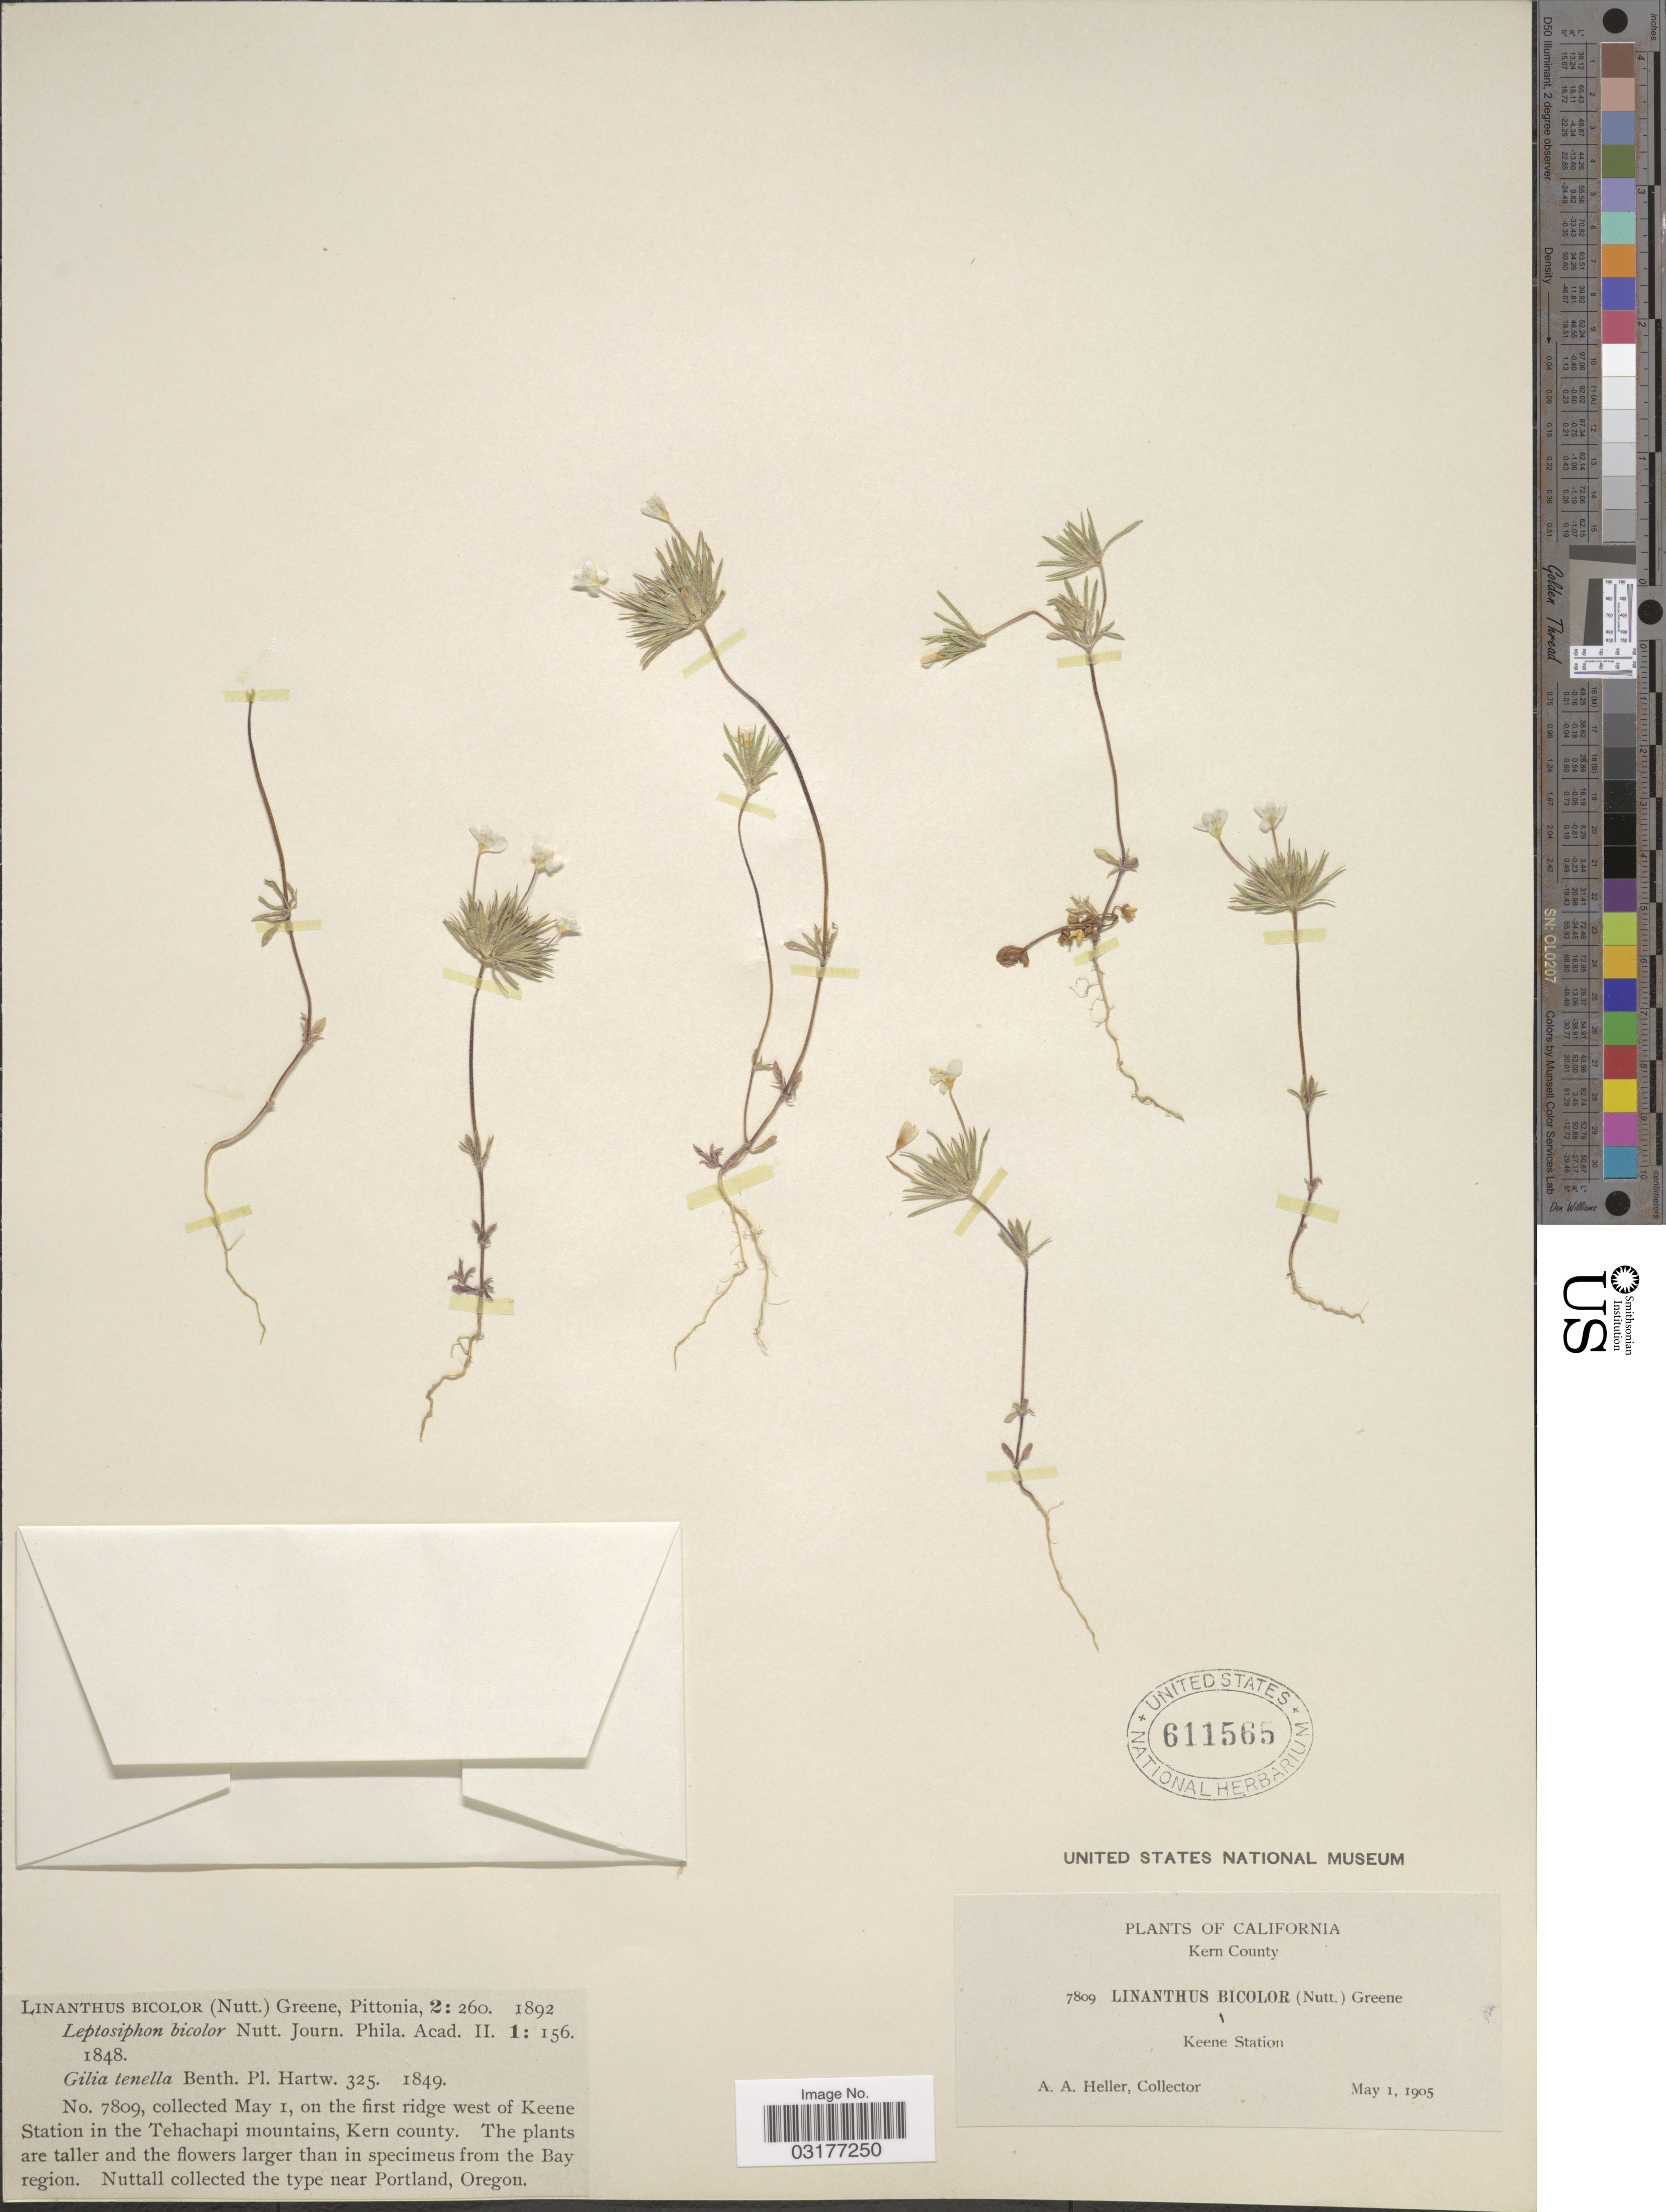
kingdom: Plantae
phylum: Tracheophyta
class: Magnoliopsida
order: Ericales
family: Polemoniaceae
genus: Leptosiphon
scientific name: Leptosiphon bicolor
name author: Nutt.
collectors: A. A. Heller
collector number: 7809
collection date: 1905-05-01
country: United States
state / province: California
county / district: Kern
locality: Kern County. Keene Station. On the first ridge west of Keene Station in the Tehachapi mountains.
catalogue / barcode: US 611565